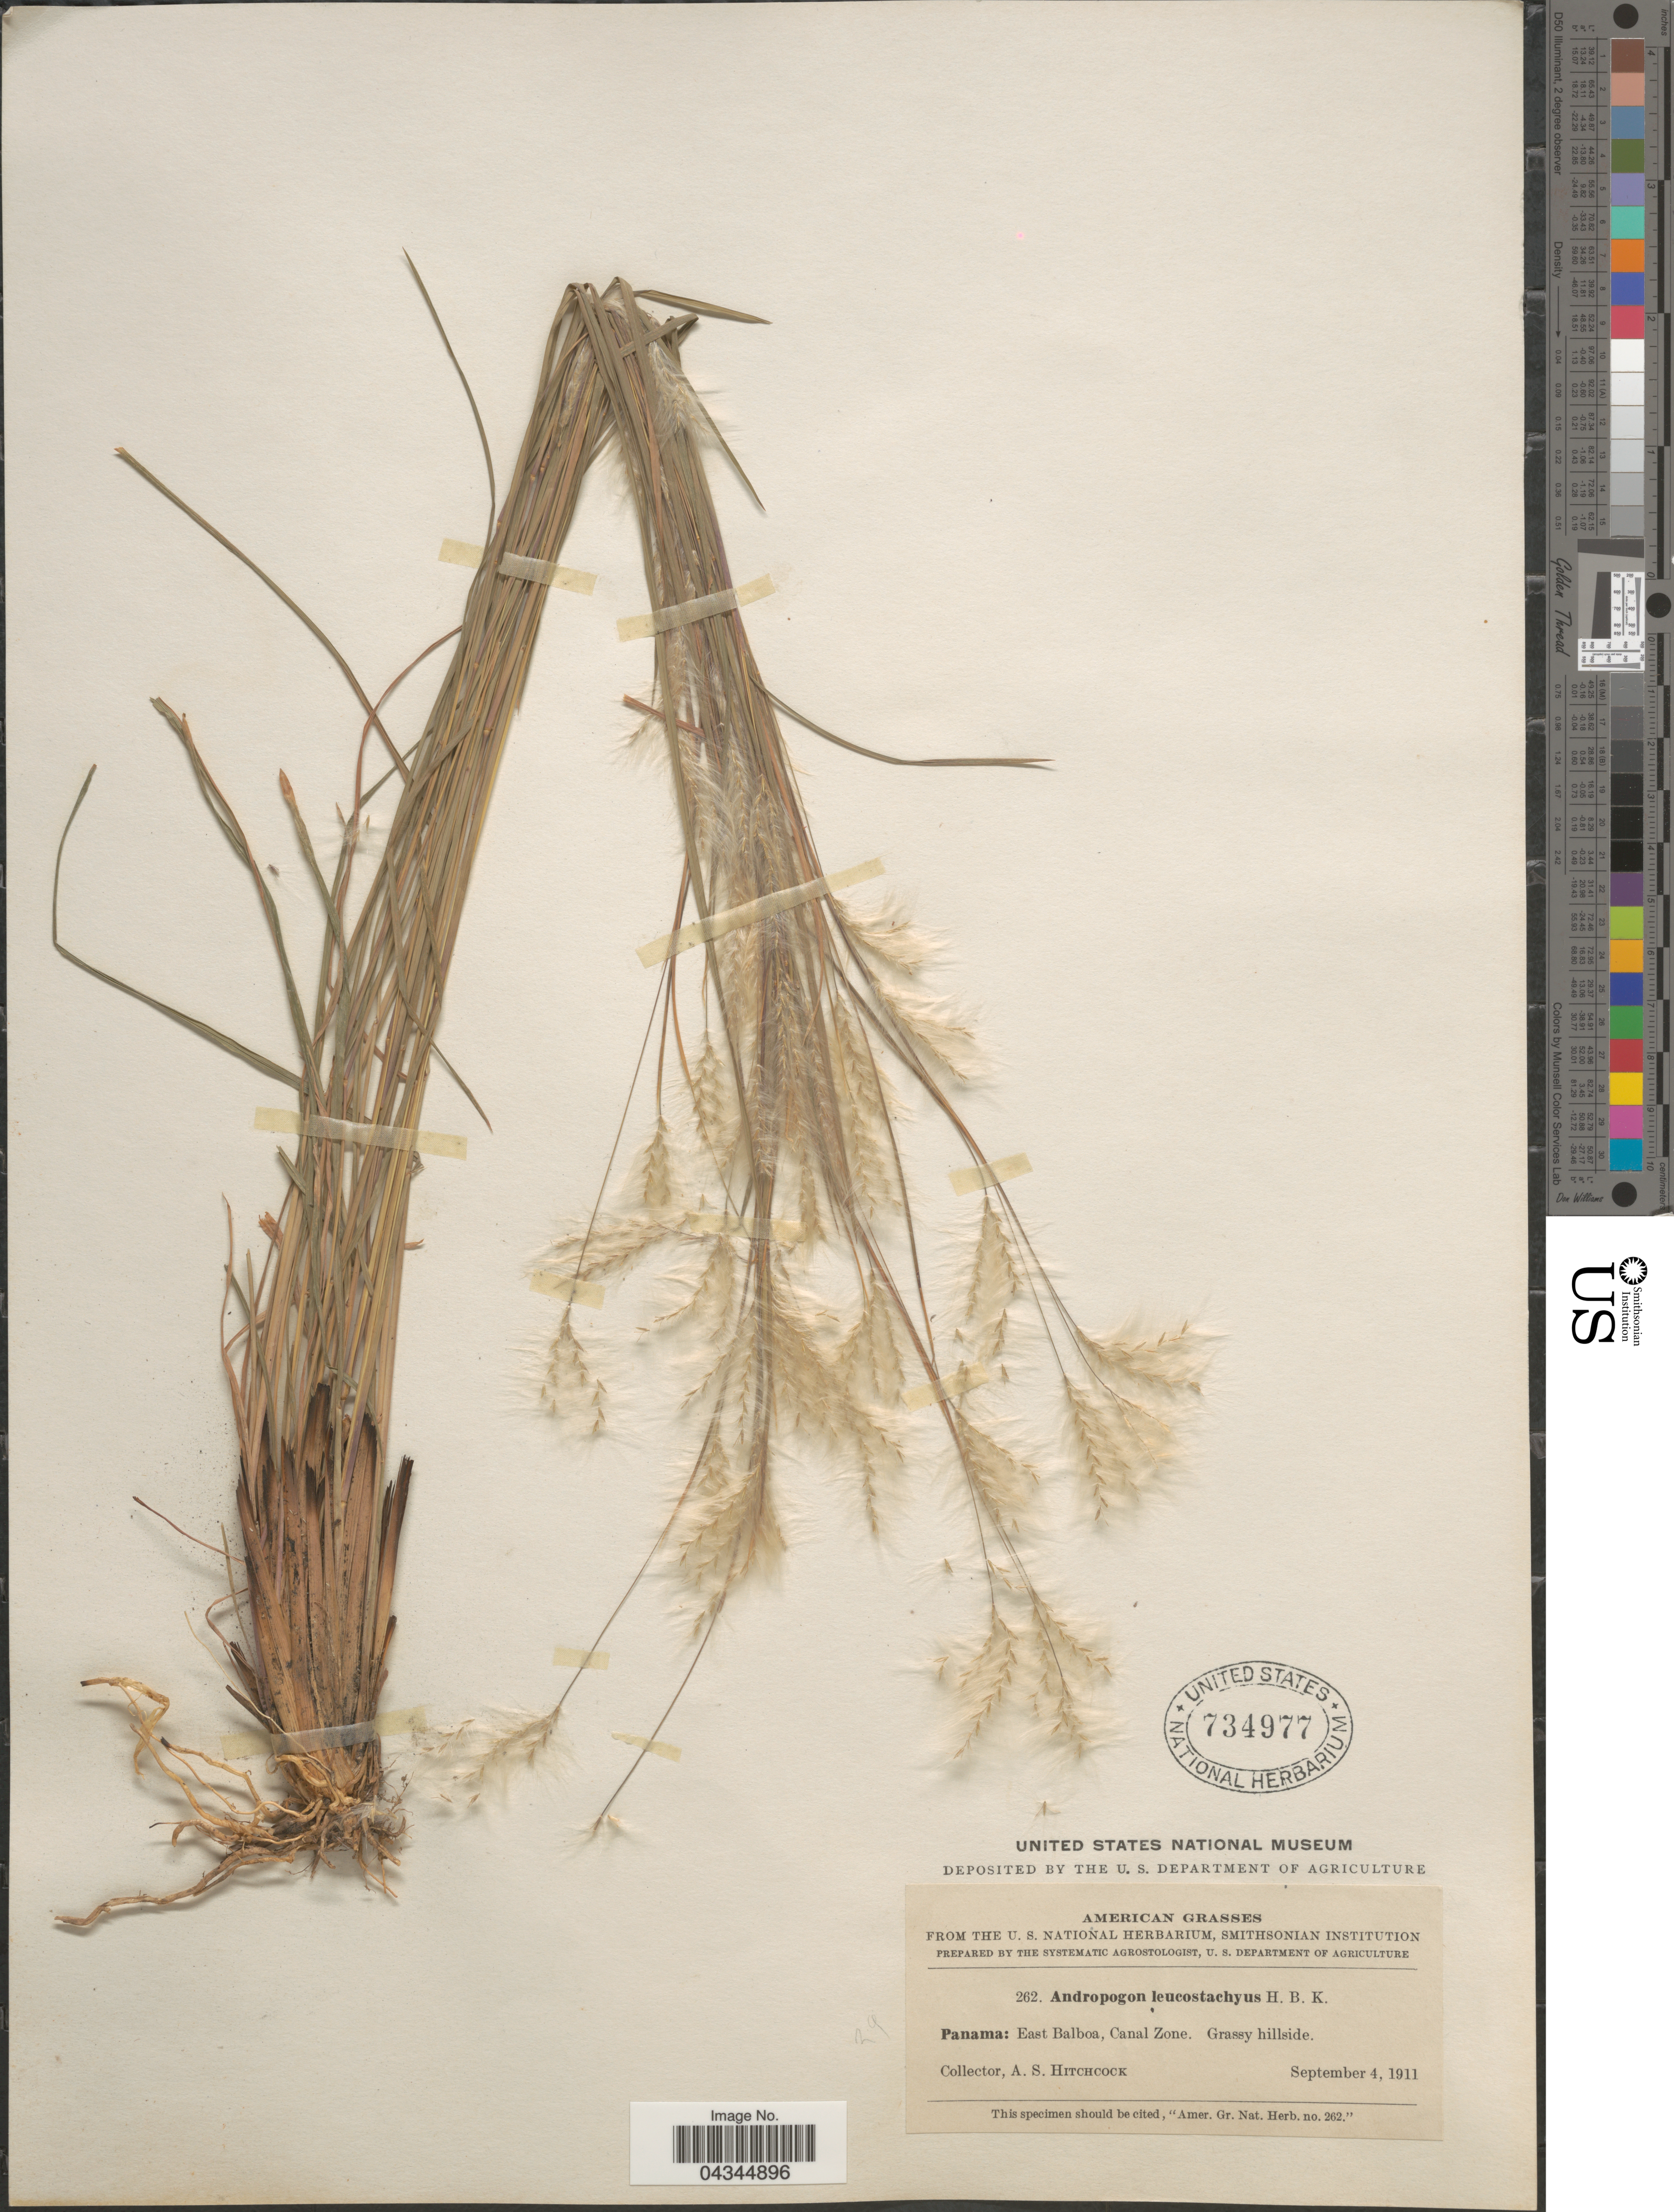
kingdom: Plantae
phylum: Tracheophyta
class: Liliopsida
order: Poales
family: Poaceae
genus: Andropogon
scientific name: Andropogon leucostachyus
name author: Kunth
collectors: A. S. Hitchcock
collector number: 262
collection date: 1911-09-04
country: Panama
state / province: Colón / Panamá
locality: East Balboa, Canal Zone.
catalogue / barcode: US 734977